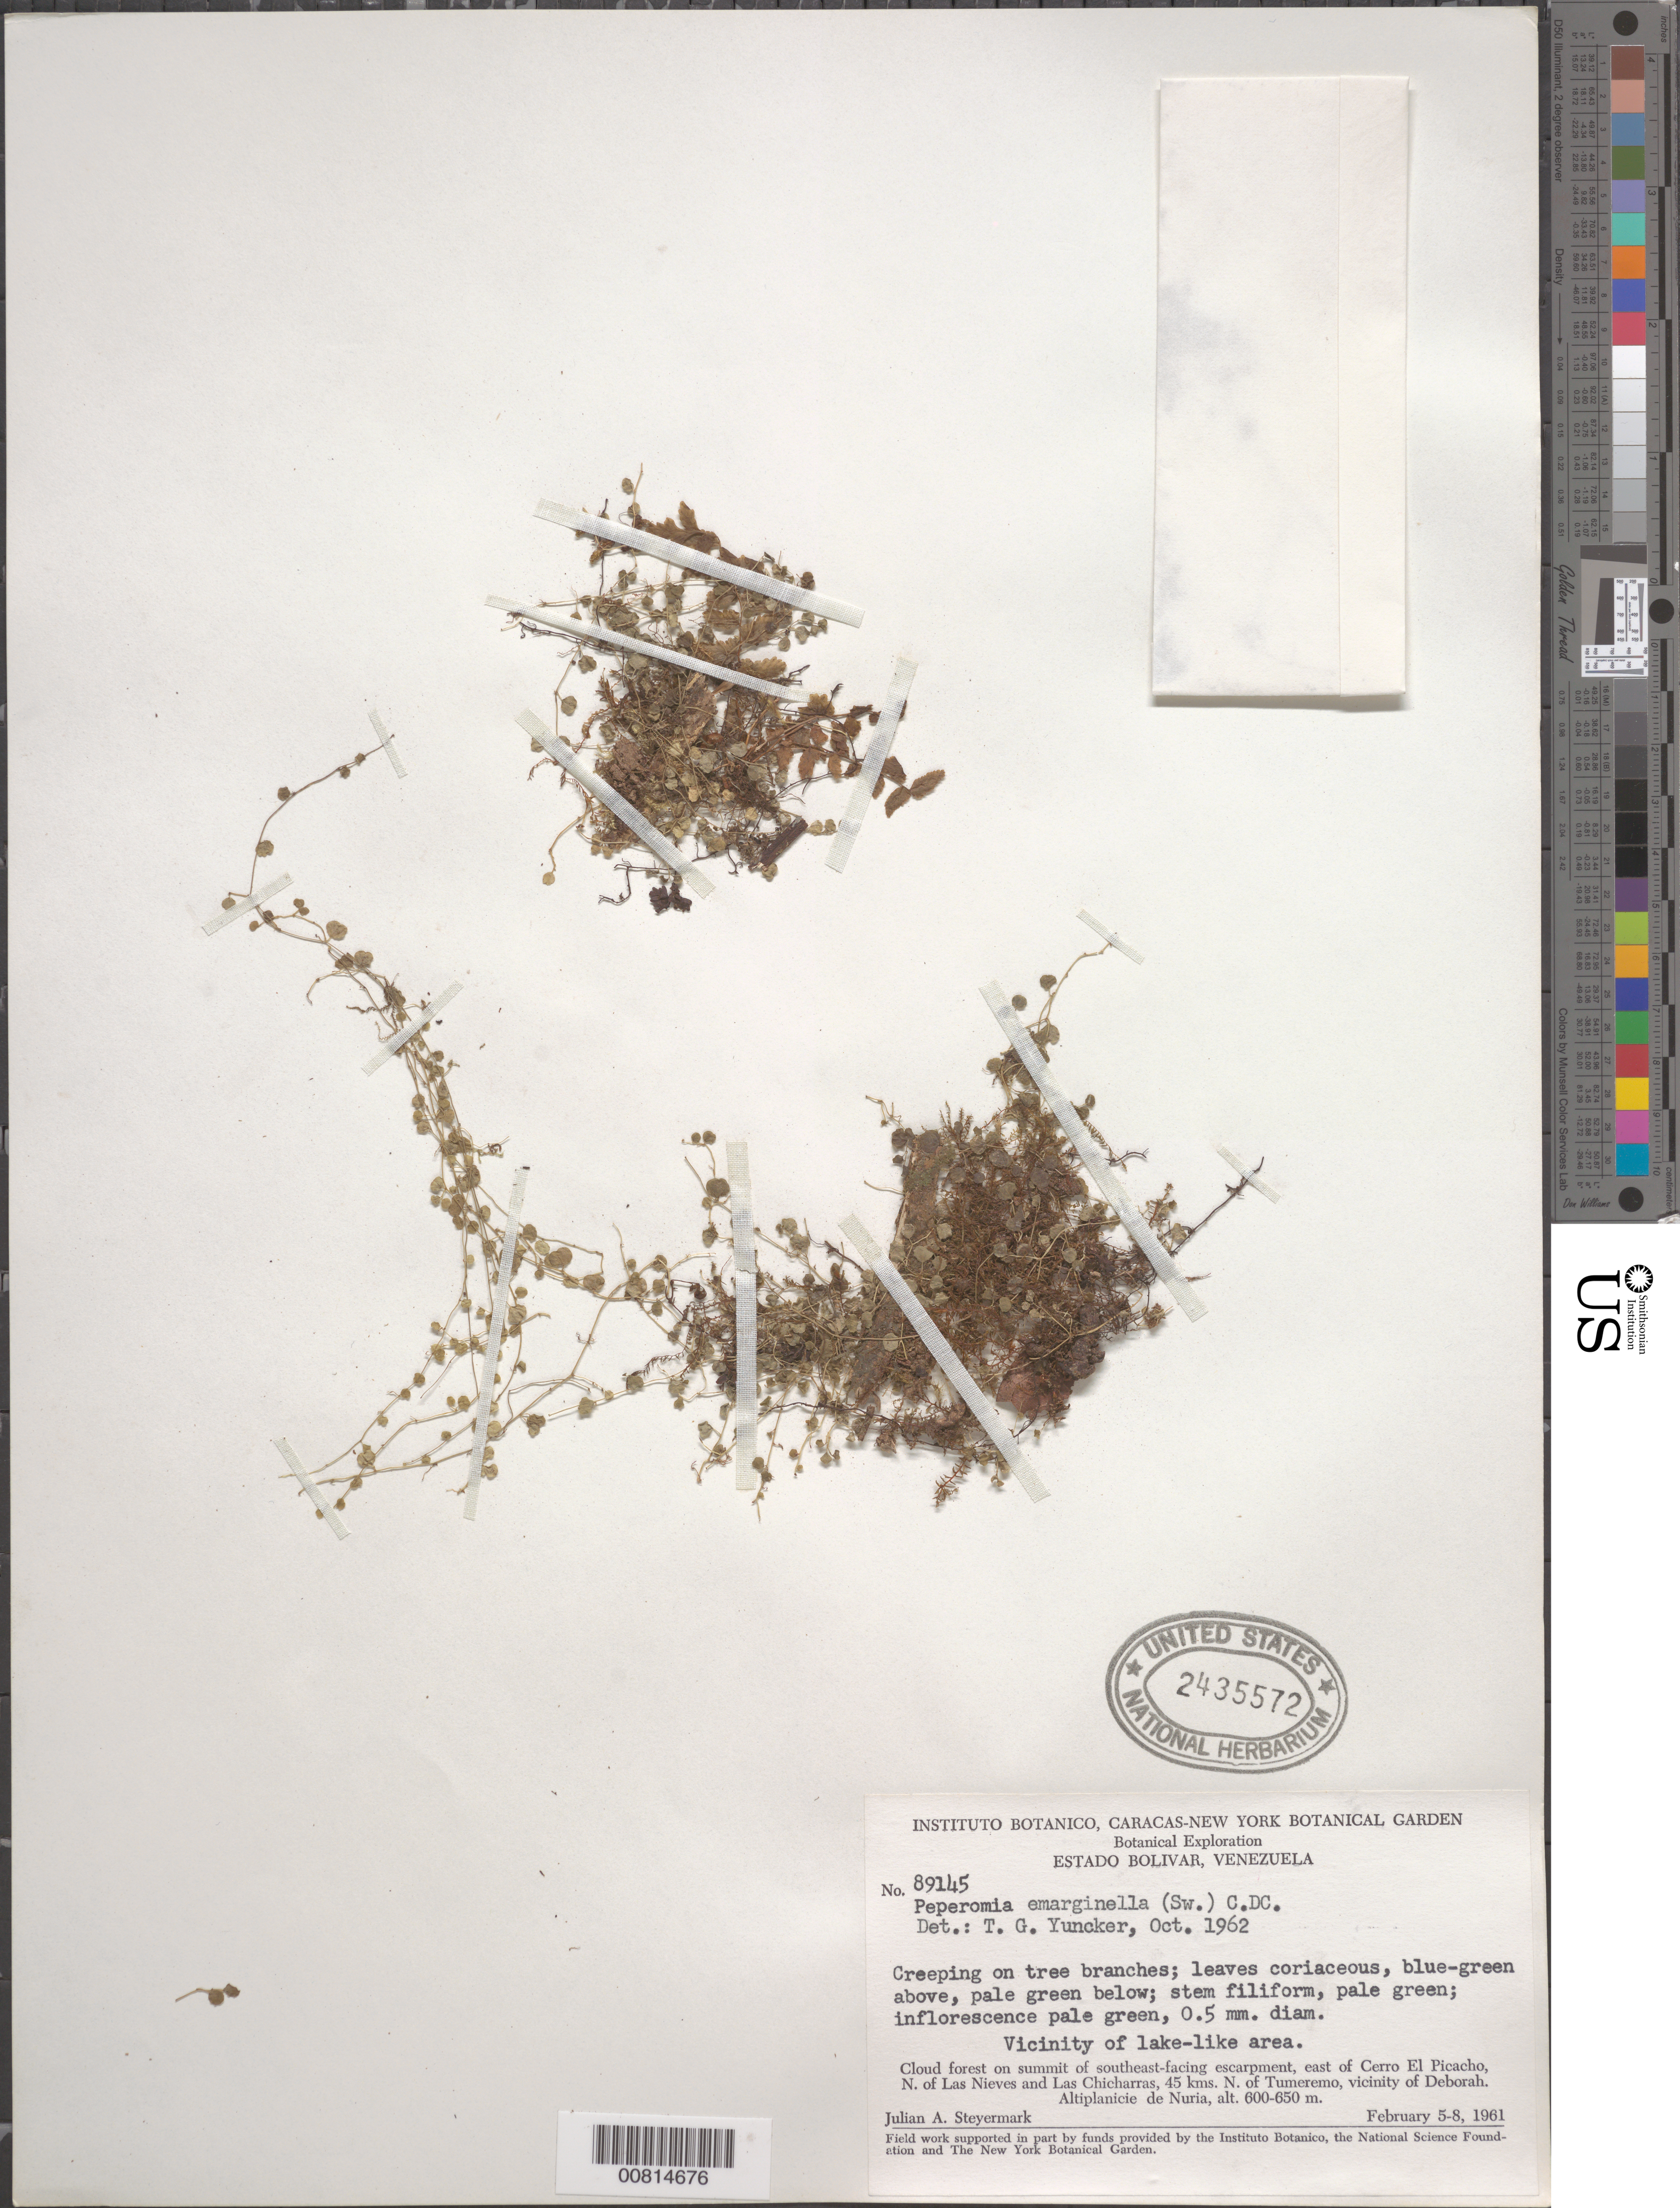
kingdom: Plantae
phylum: Tracheophyta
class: Magnoliopsida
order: Piperales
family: Piperaceae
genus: Peperomia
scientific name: Peperomia emarginella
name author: (Sw. ex Wikstr.) C. DC.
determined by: Yuncker, T. G.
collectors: J. Steyermark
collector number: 89145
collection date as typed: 5-Feb-61 to 8-Feb-61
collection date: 1961-02-05/1961-02-08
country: Venezuela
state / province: Bolívar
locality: Cerro El Picacho, E of, N of Las Nieves & Las Chicharras, 45 km N of Tumeremo; vic of Deborah; Altiplanicie de Nuria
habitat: Cloud forest on summit of southeast-facing escarpment, vic. of lake-like area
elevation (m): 600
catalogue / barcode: US 2435572